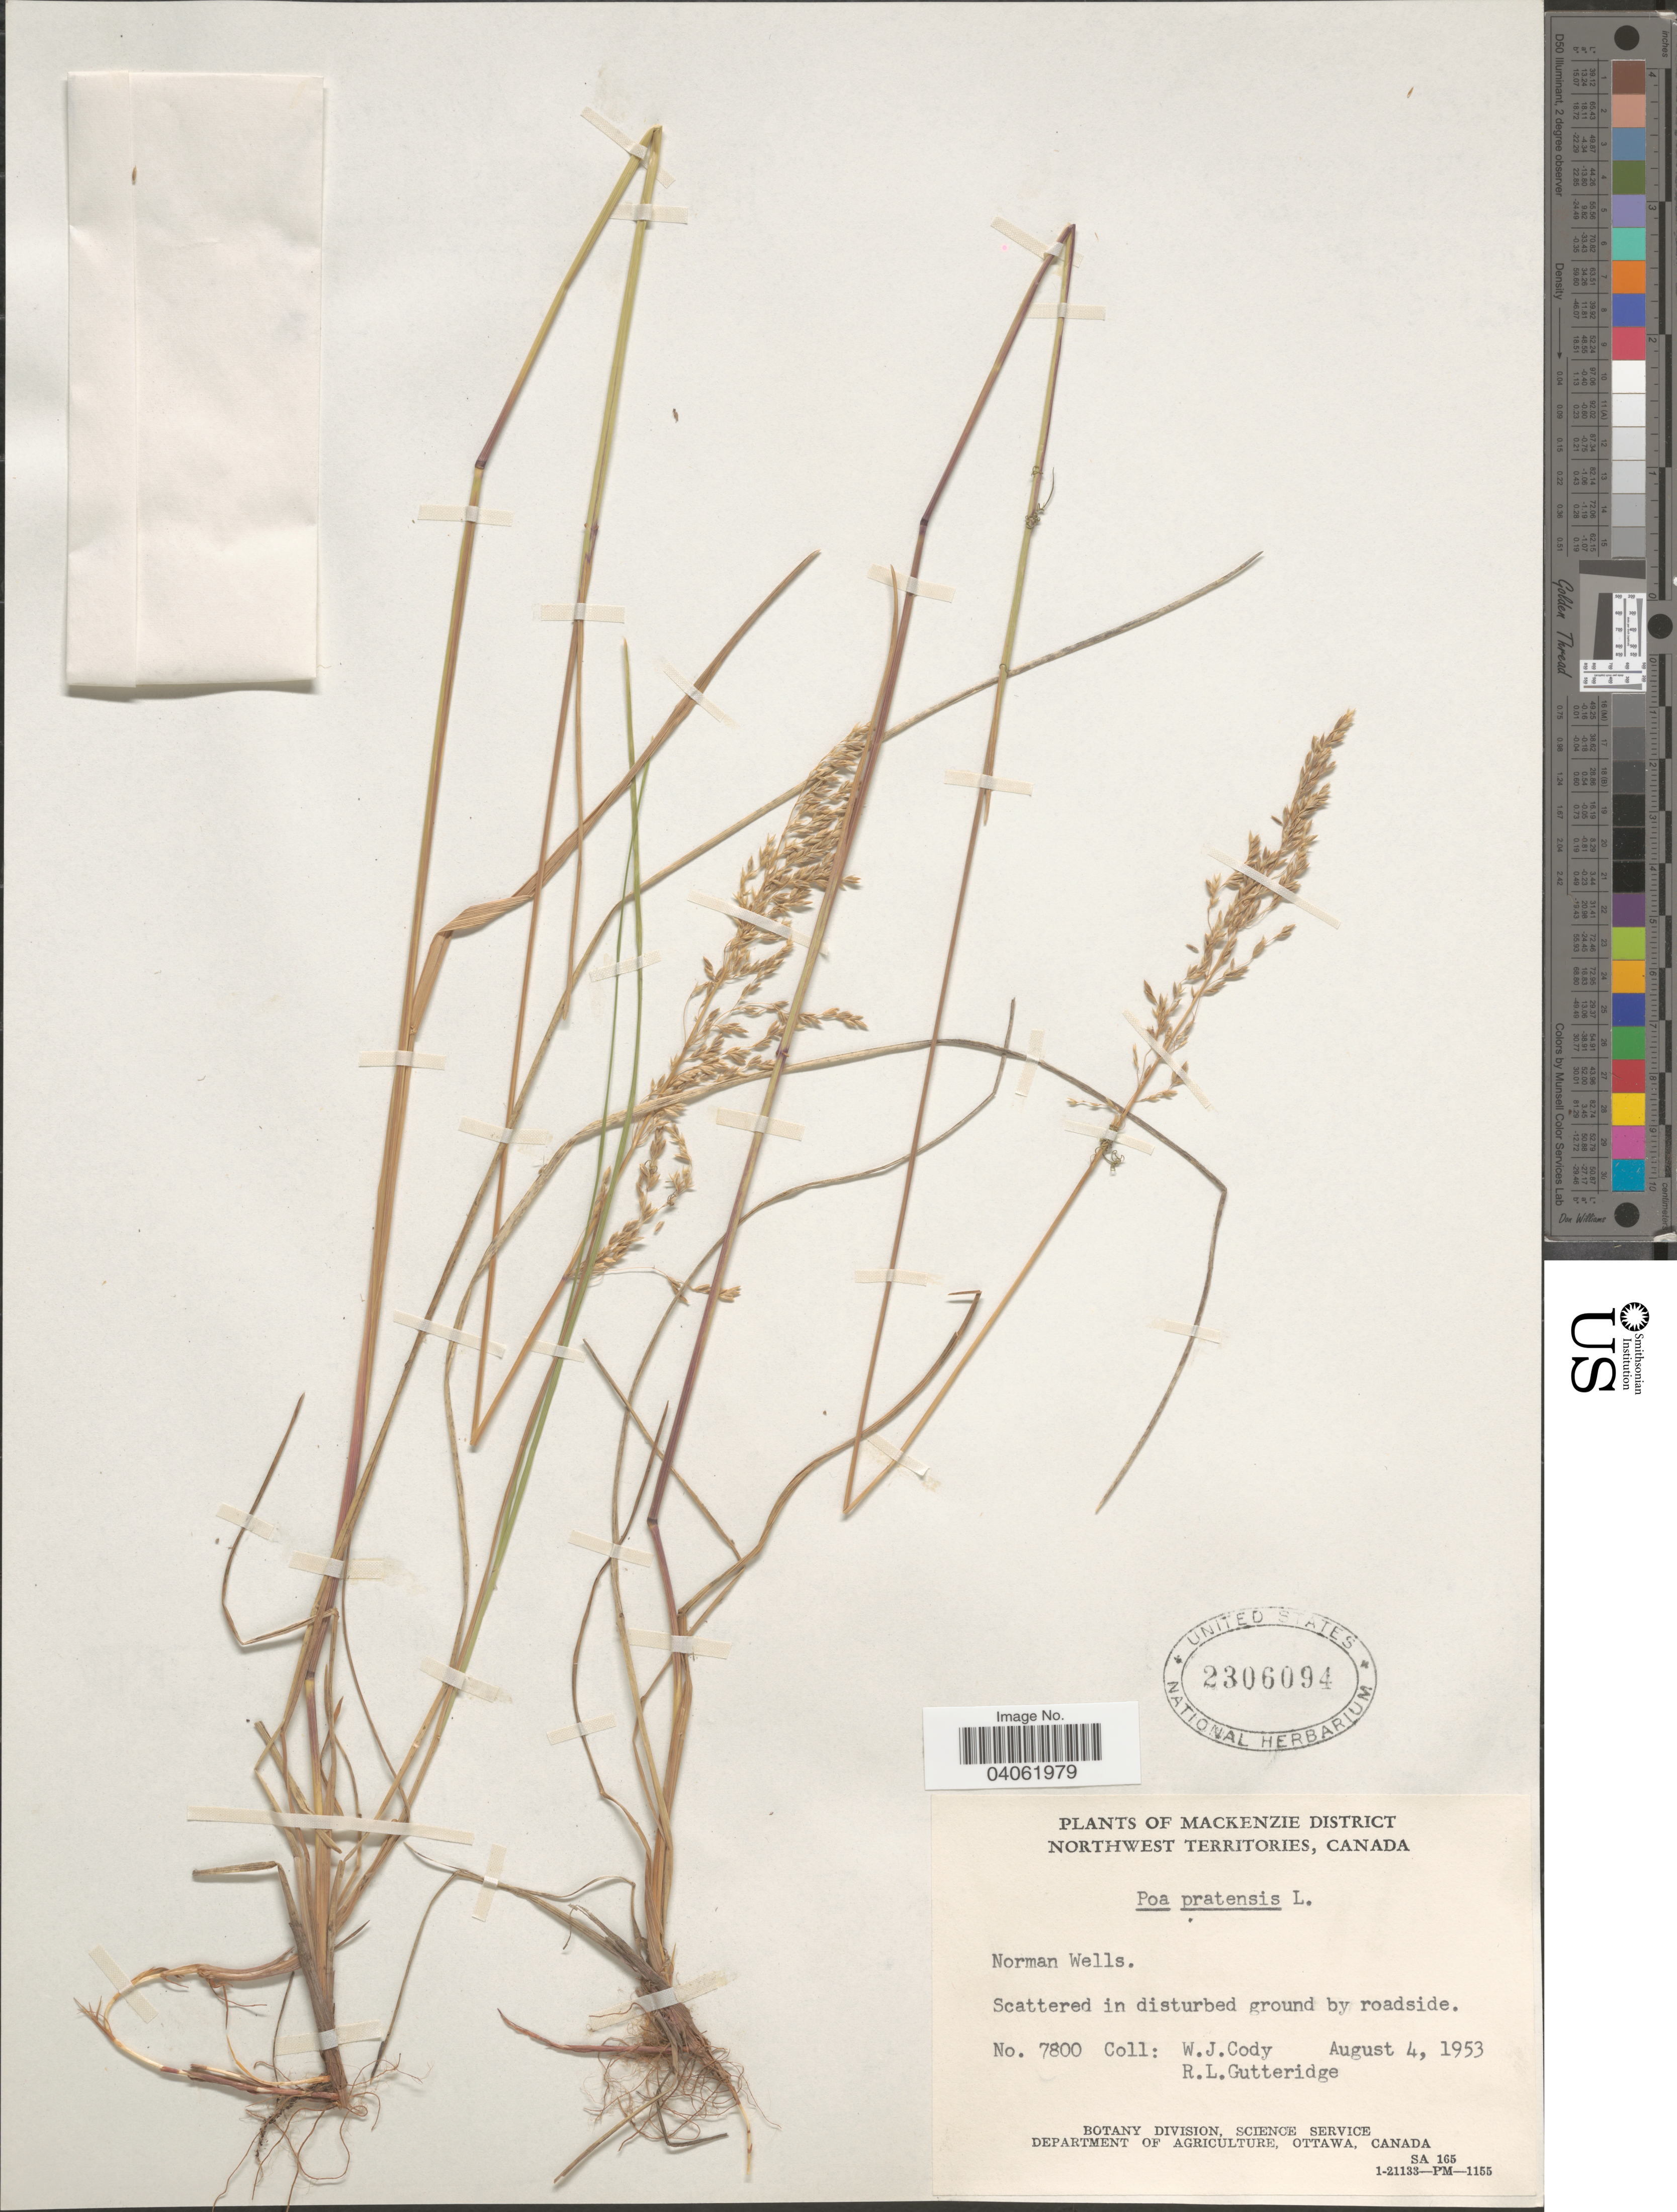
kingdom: Plantae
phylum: Tracheophyta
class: Liliopsida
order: Poales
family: Poaceae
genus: Poa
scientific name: Poa pratensis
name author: L.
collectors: W. Cody & R. Gutteridge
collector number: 7800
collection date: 1953-08-04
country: Canada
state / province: Northwest Territories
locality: Mackenzie District. Norman Wells.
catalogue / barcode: US 2306094